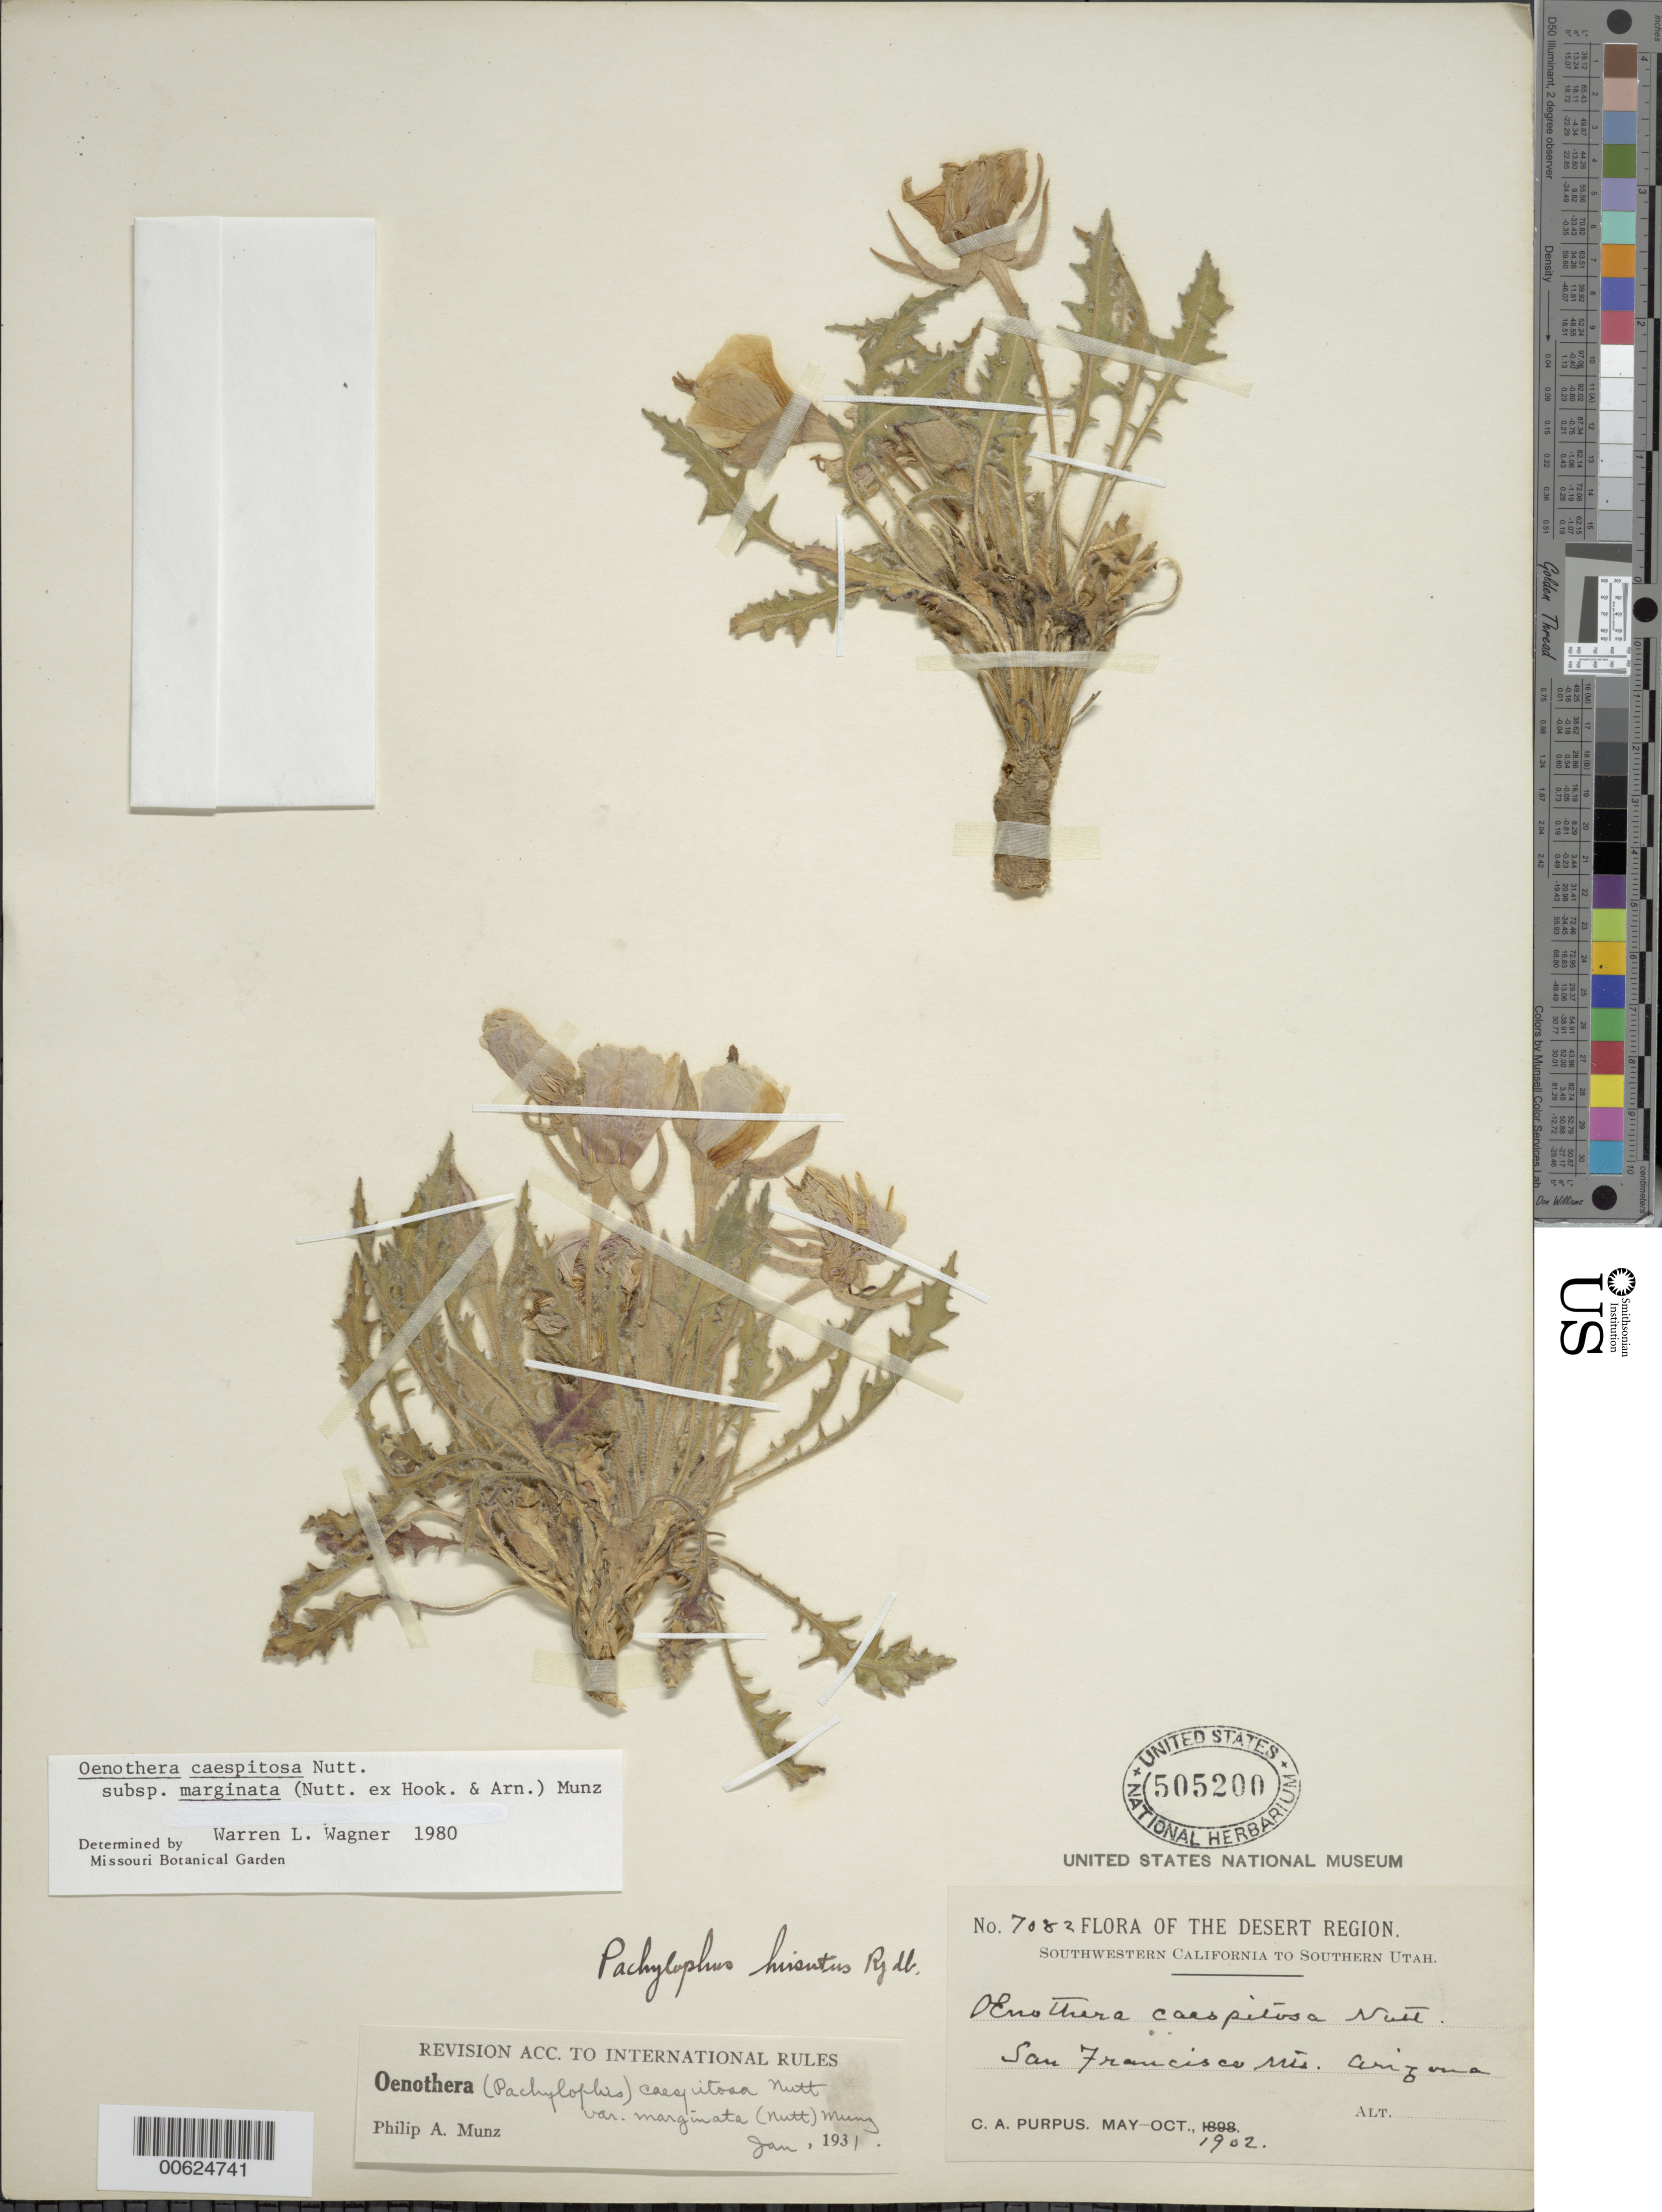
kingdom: Plantae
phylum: Tracheophyta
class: Magnoliopsida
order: Myrtales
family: Onagraceae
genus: Oenothera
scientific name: Oenothera cespitosa subsp. marginata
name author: (Nutt. ex Hook. & Arn.) Munz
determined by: Wagner, W. L., (BOT), Smithsonian Institution - National Museum of Natural History (UNITED STATES)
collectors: C. A. Purpus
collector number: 7082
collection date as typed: May 1902 to -- Oct 1902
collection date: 1902-05/1902-10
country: United States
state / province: Arizona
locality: San Fancisco Mts.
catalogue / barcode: US 505200